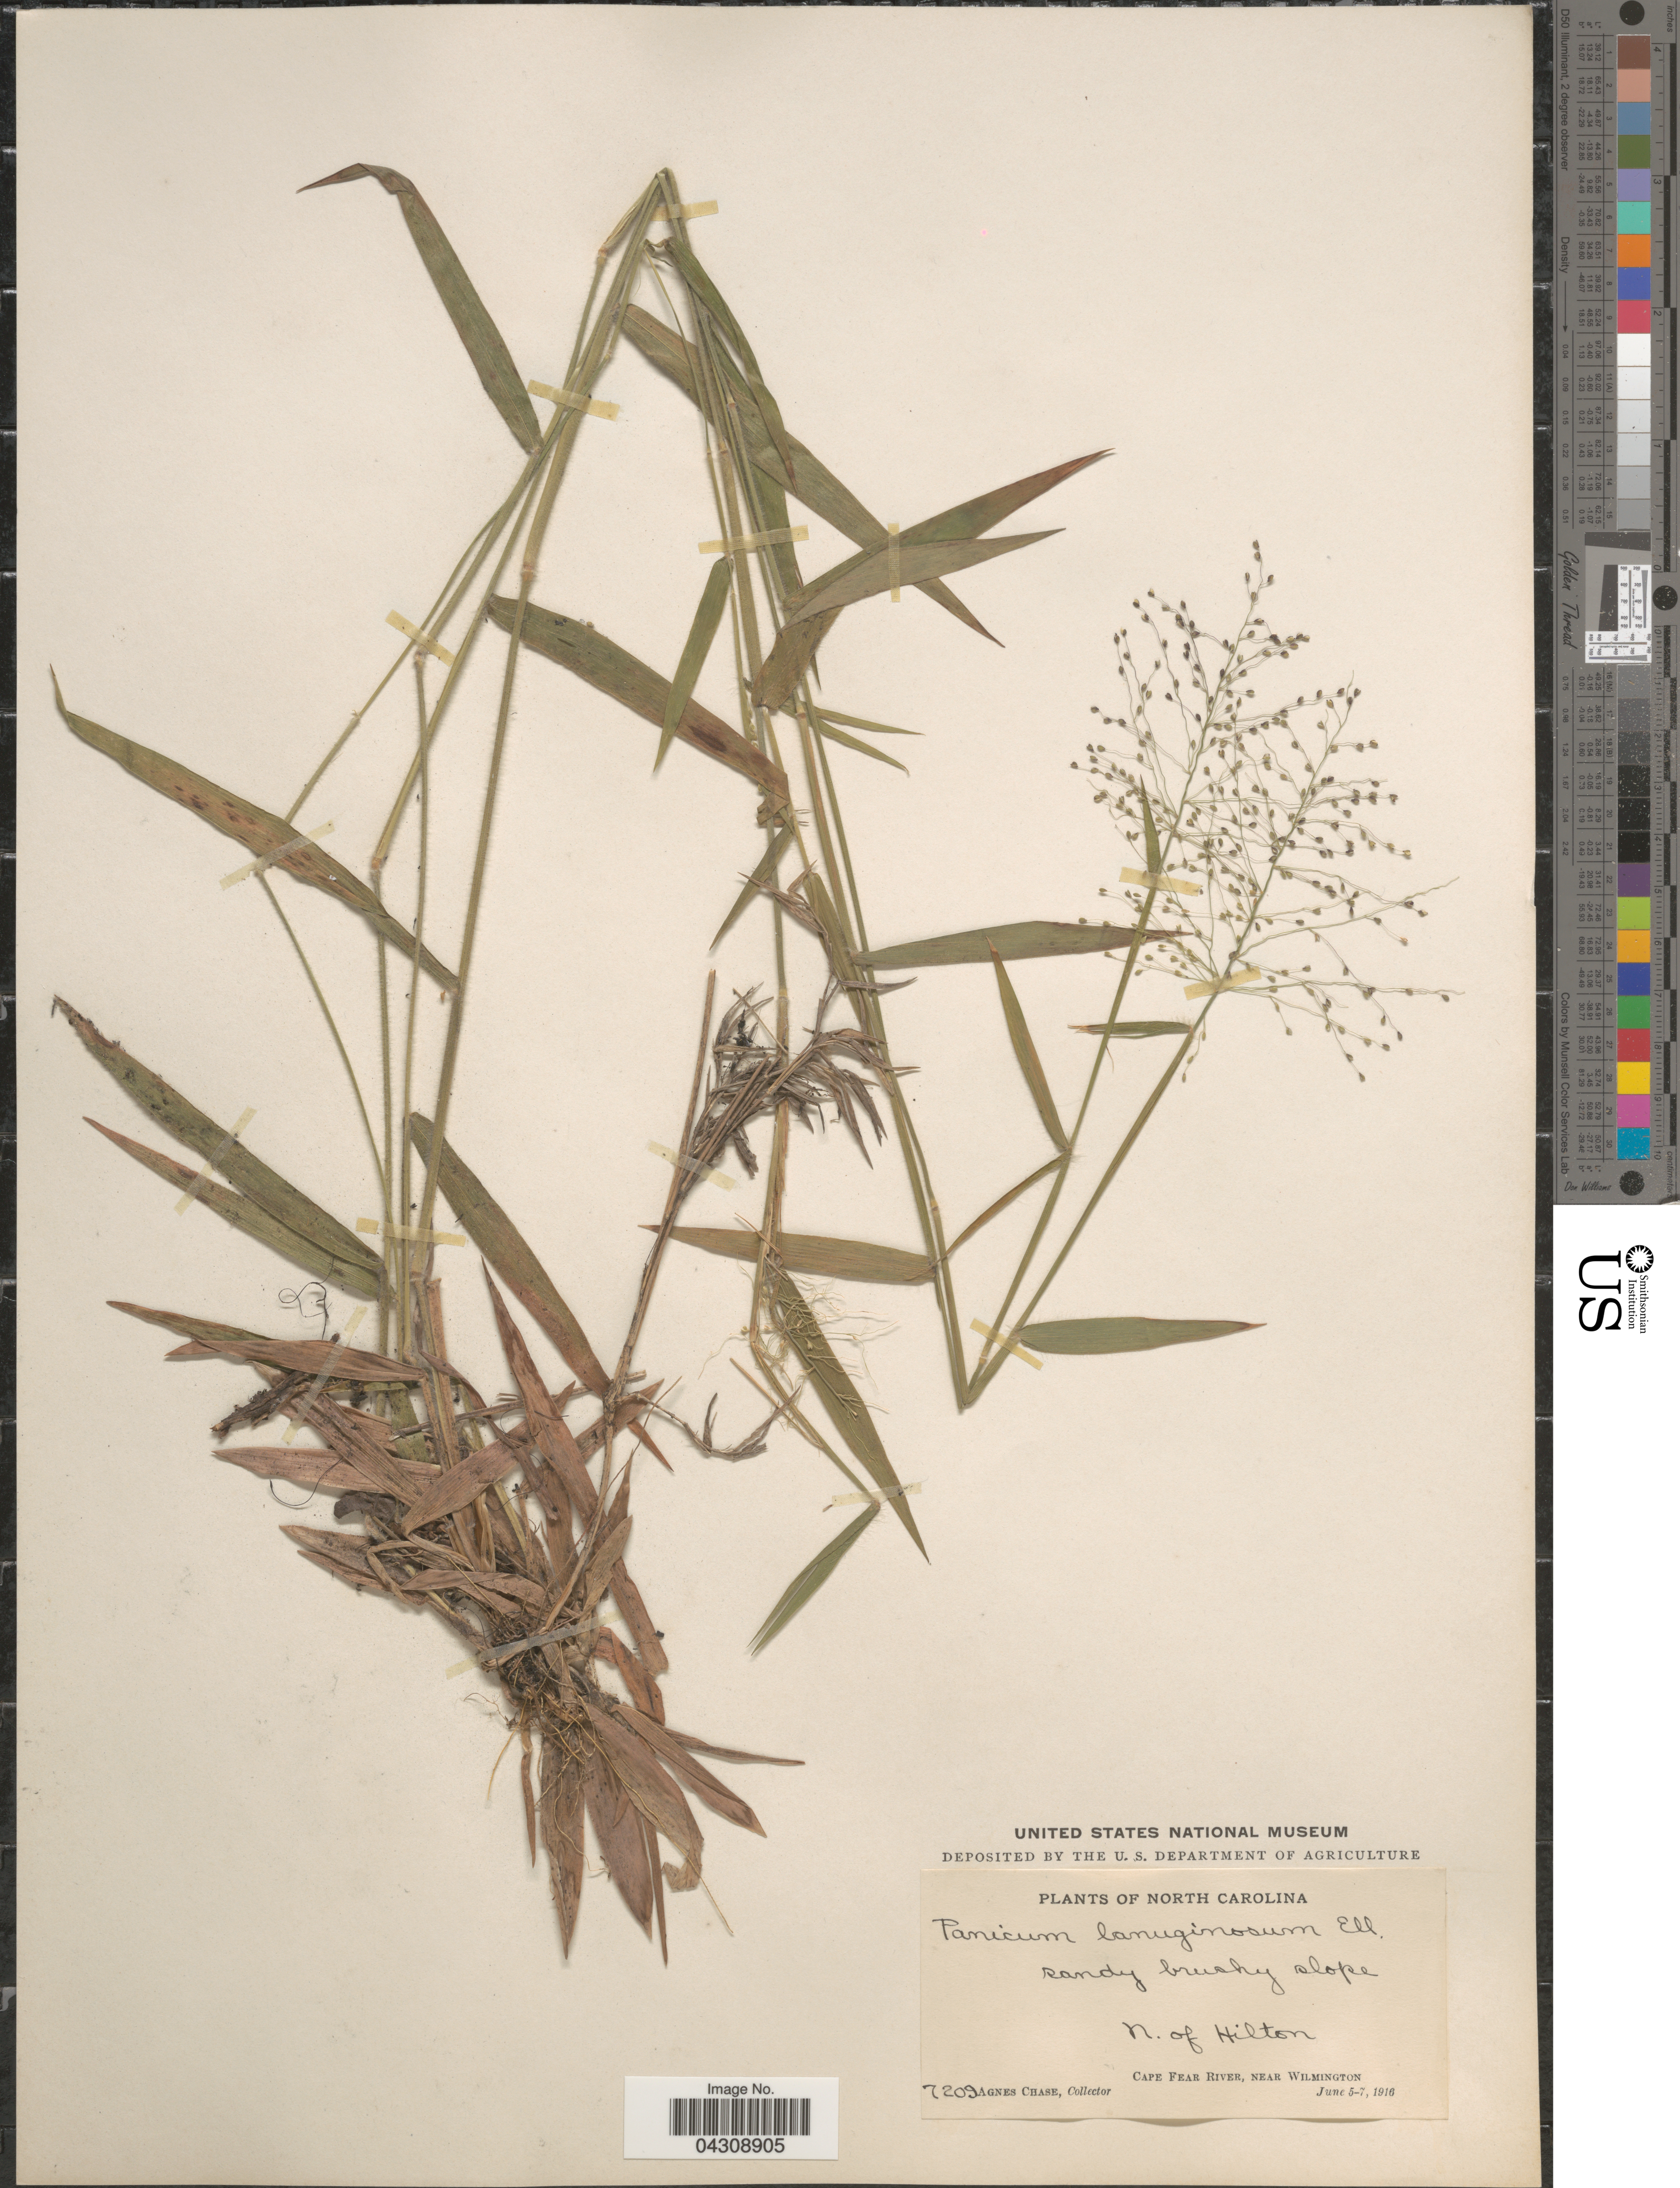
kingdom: Plantae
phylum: Tracheophyta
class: Liliopsida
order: Poales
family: Poaceae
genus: Dichanthelium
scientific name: Dichanthelium acuminatum var. acuminatum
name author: (Sw.) Gould & C.A. Clark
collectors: A. Chase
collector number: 7209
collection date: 1916-06-05/1916-06-07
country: United States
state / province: North Carolina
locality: Sandy brushy slope N. of Hilton. Cape Fear River, near Wilmington.